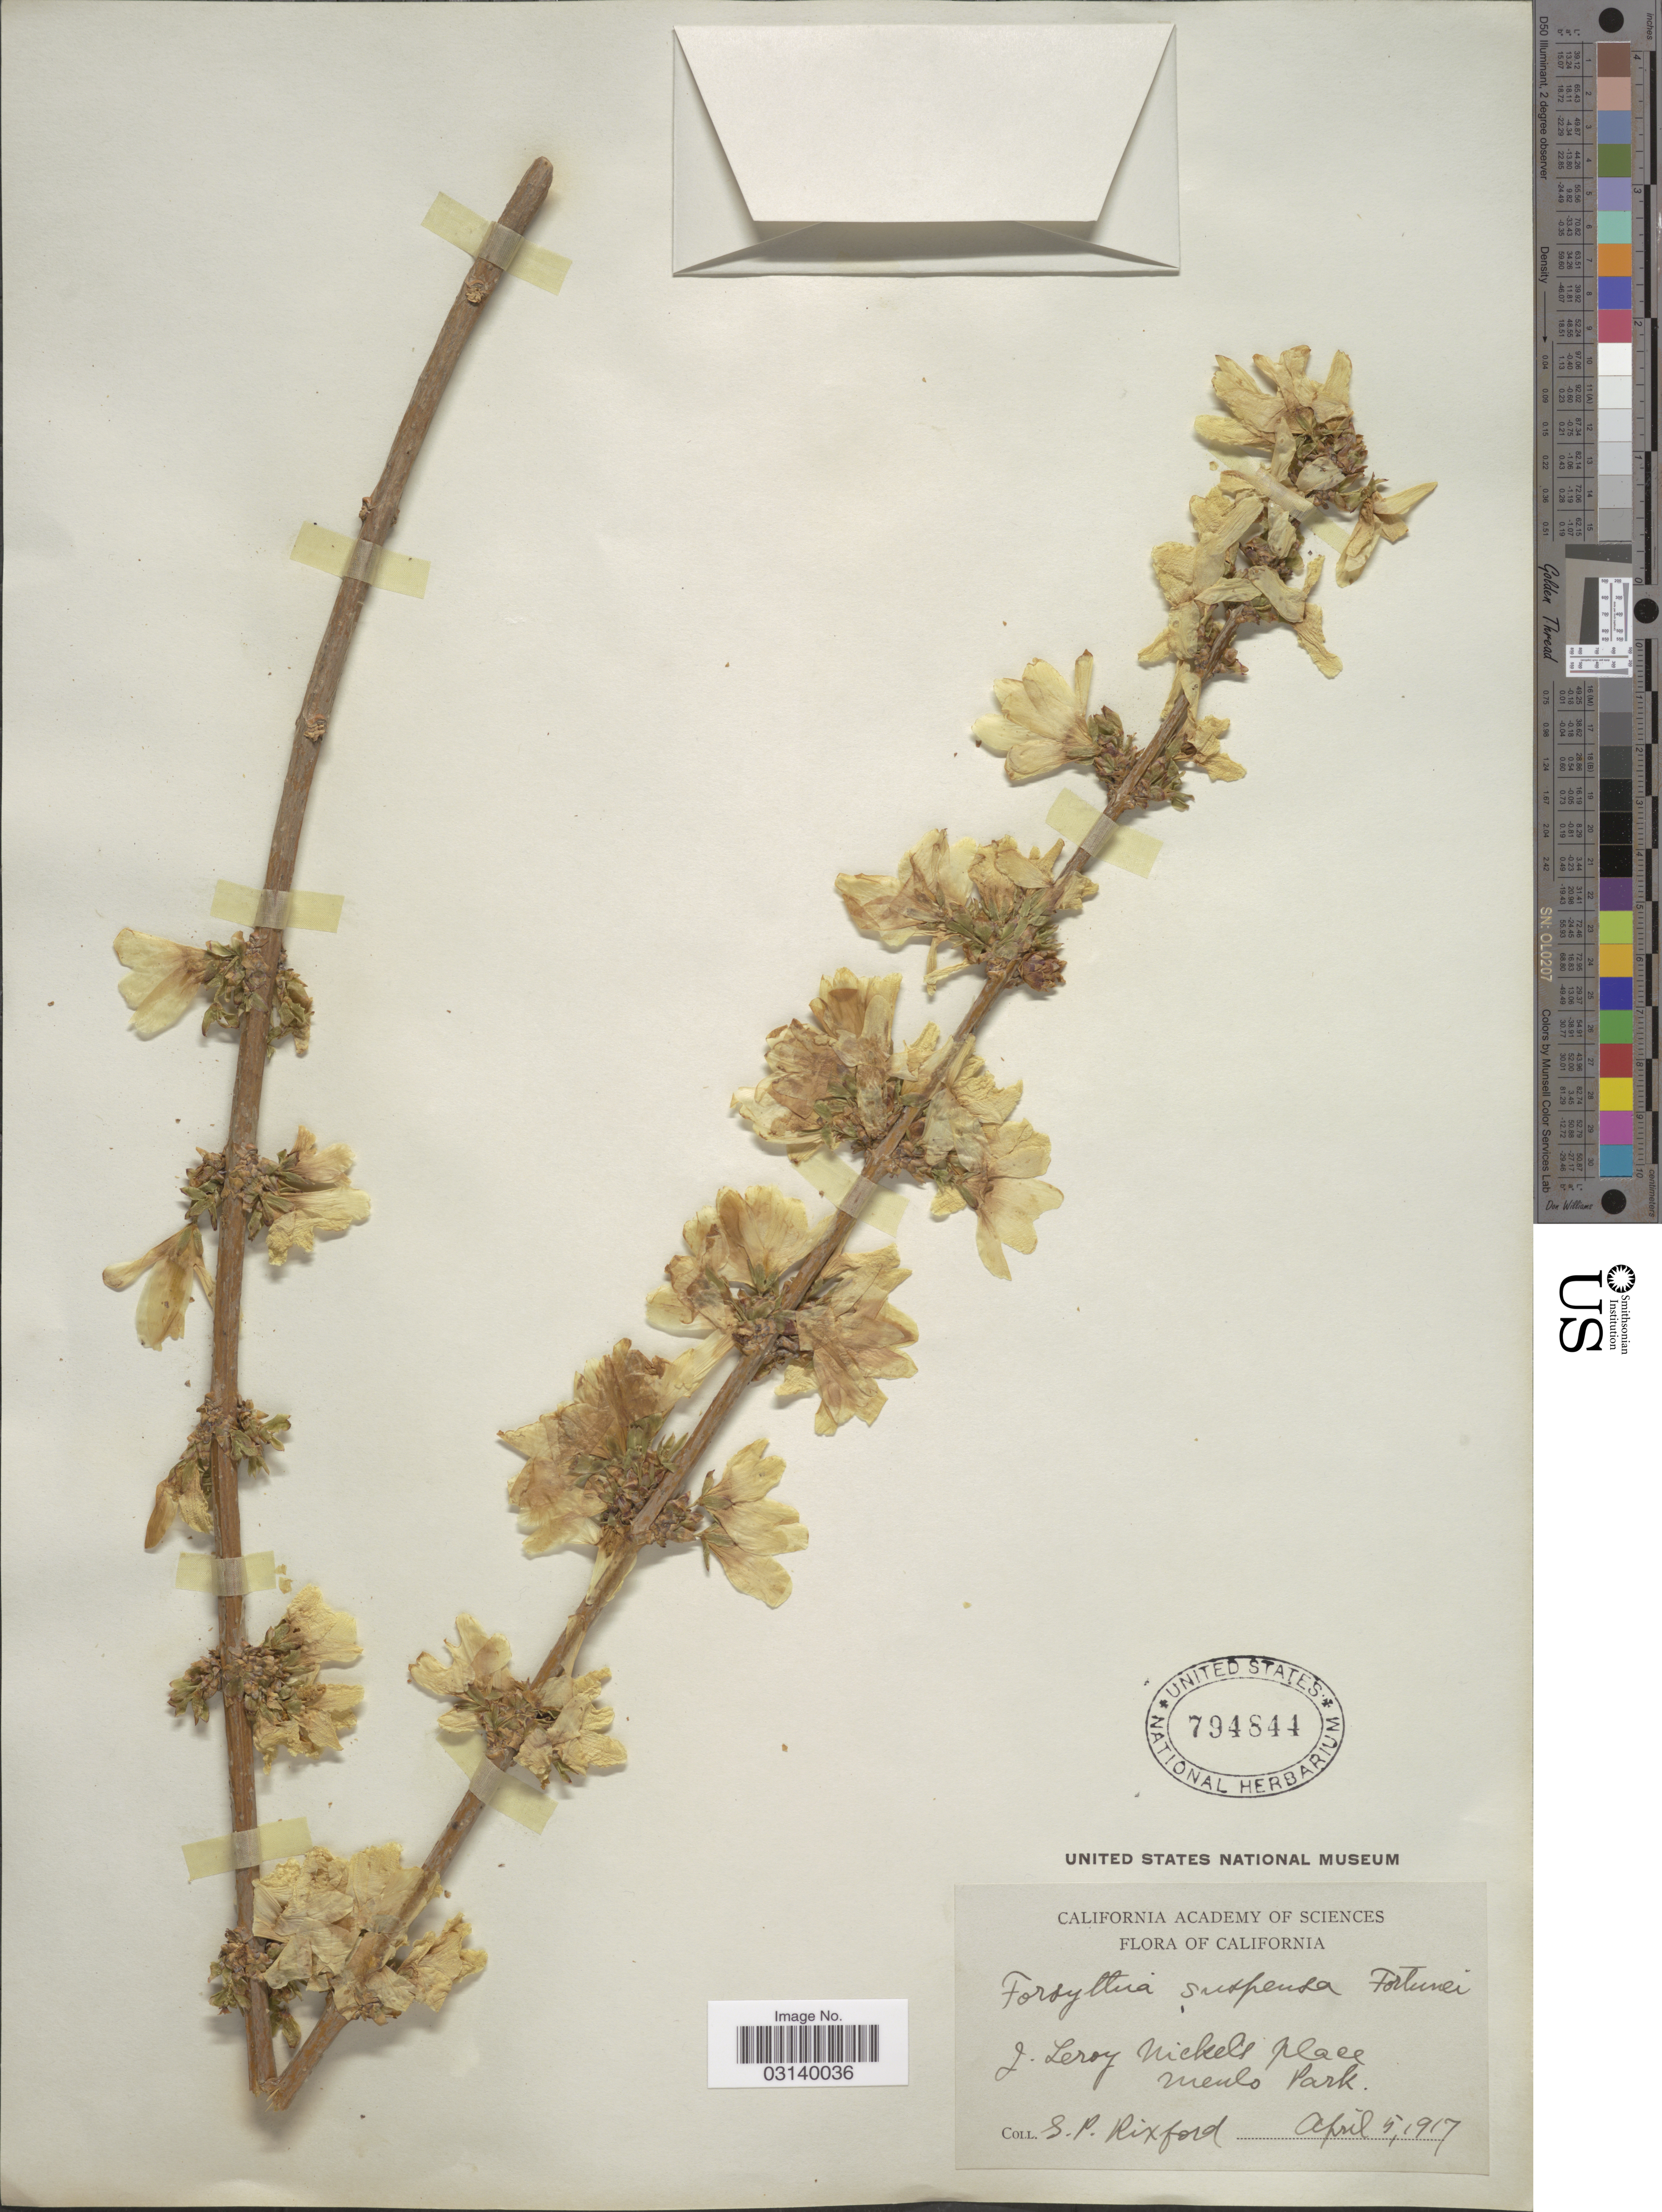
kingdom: Plantae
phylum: Tracheophyta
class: Magnoliopsida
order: Lamiales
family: Oleaceae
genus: Forsythia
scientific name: Forsythia suspensa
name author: (Thunb.) Vahl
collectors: S. Rixford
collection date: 1917-04-05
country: United States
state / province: California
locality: J. Leroy Nickels place. Menlo Park.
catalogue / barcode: US 794844